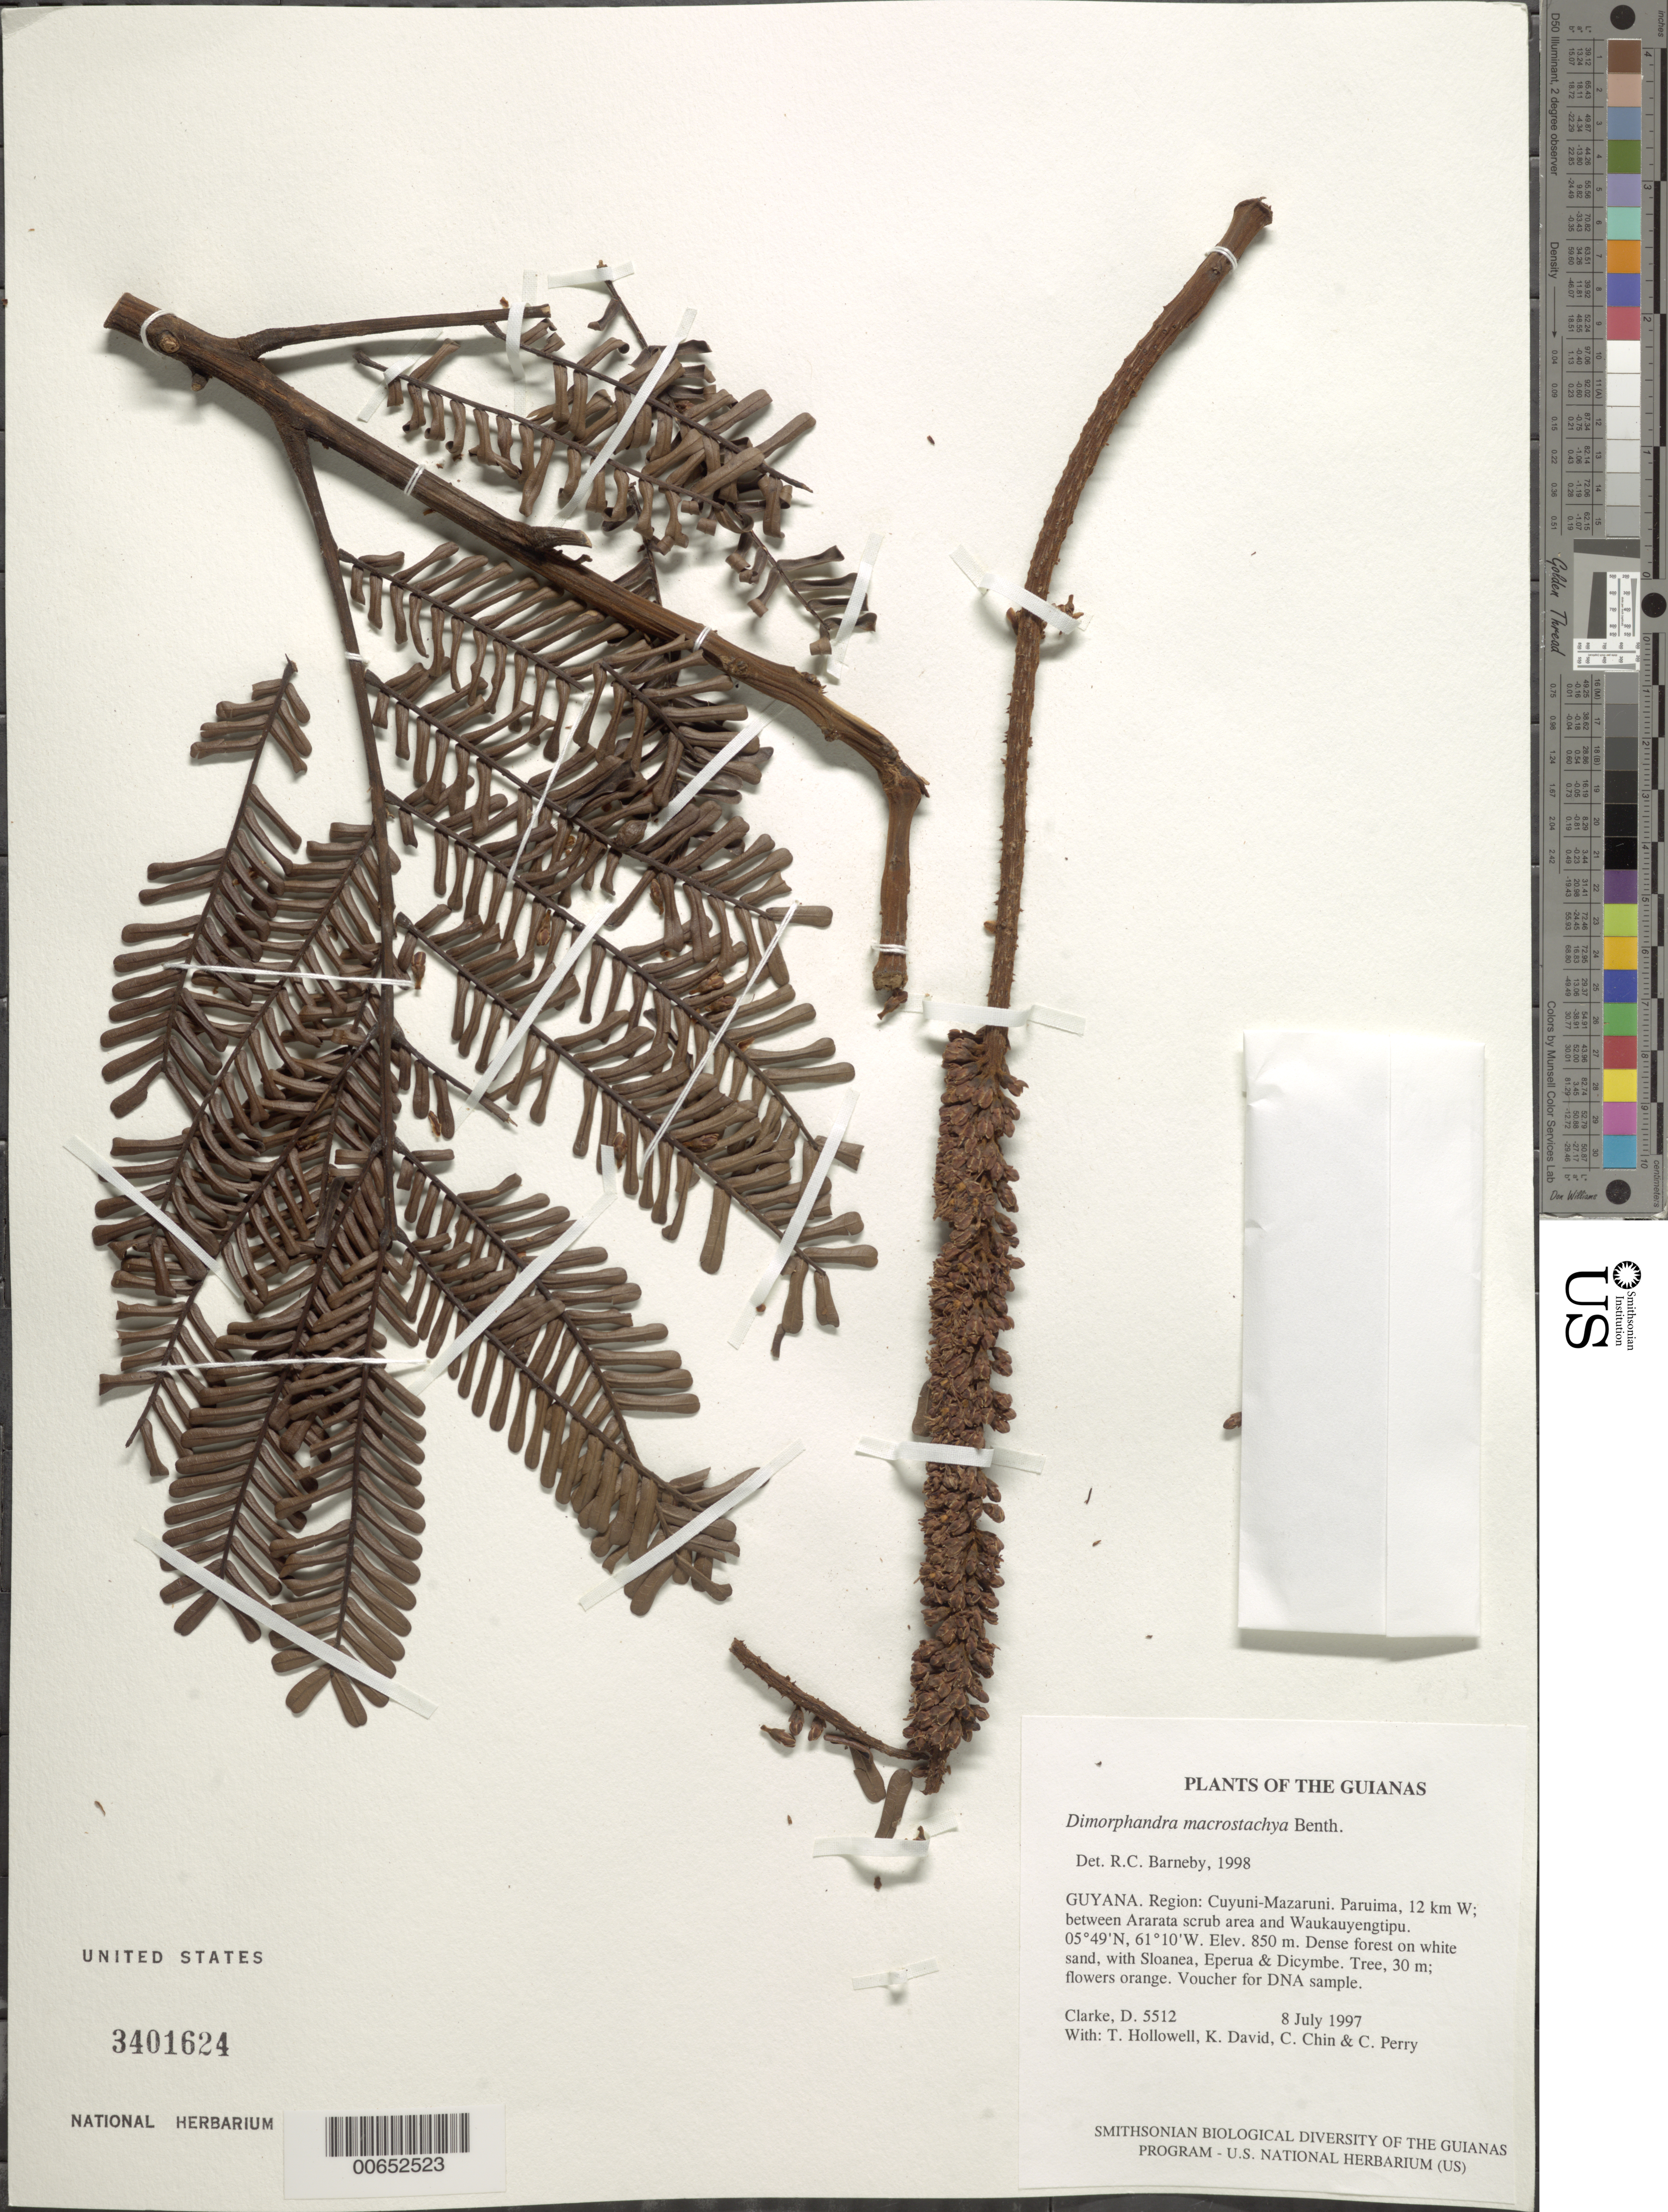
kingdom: Plantae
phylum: Tracheophyta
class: Magnoliopsida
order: Fabales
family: Fabaceae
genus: Dimorphandra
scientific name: Dimorphandra macrostachya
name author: Benth.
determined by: Barneby, Rupert C., (NY)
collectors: H. D. Clarke, T. Hollowell, K. David, C. Chin & C. Perry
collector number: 5512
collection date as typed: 8 July 1997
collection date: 1997-07-08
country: Guyana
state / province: Cuyuni-Mazaruni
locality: Paruima, 12 km W; between Ararata scrub area and Waukauyengtipu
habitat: Dense forest on white sand, with Sloanea, Eperua & Dicymbe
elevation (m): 850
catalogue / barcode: US 3401624